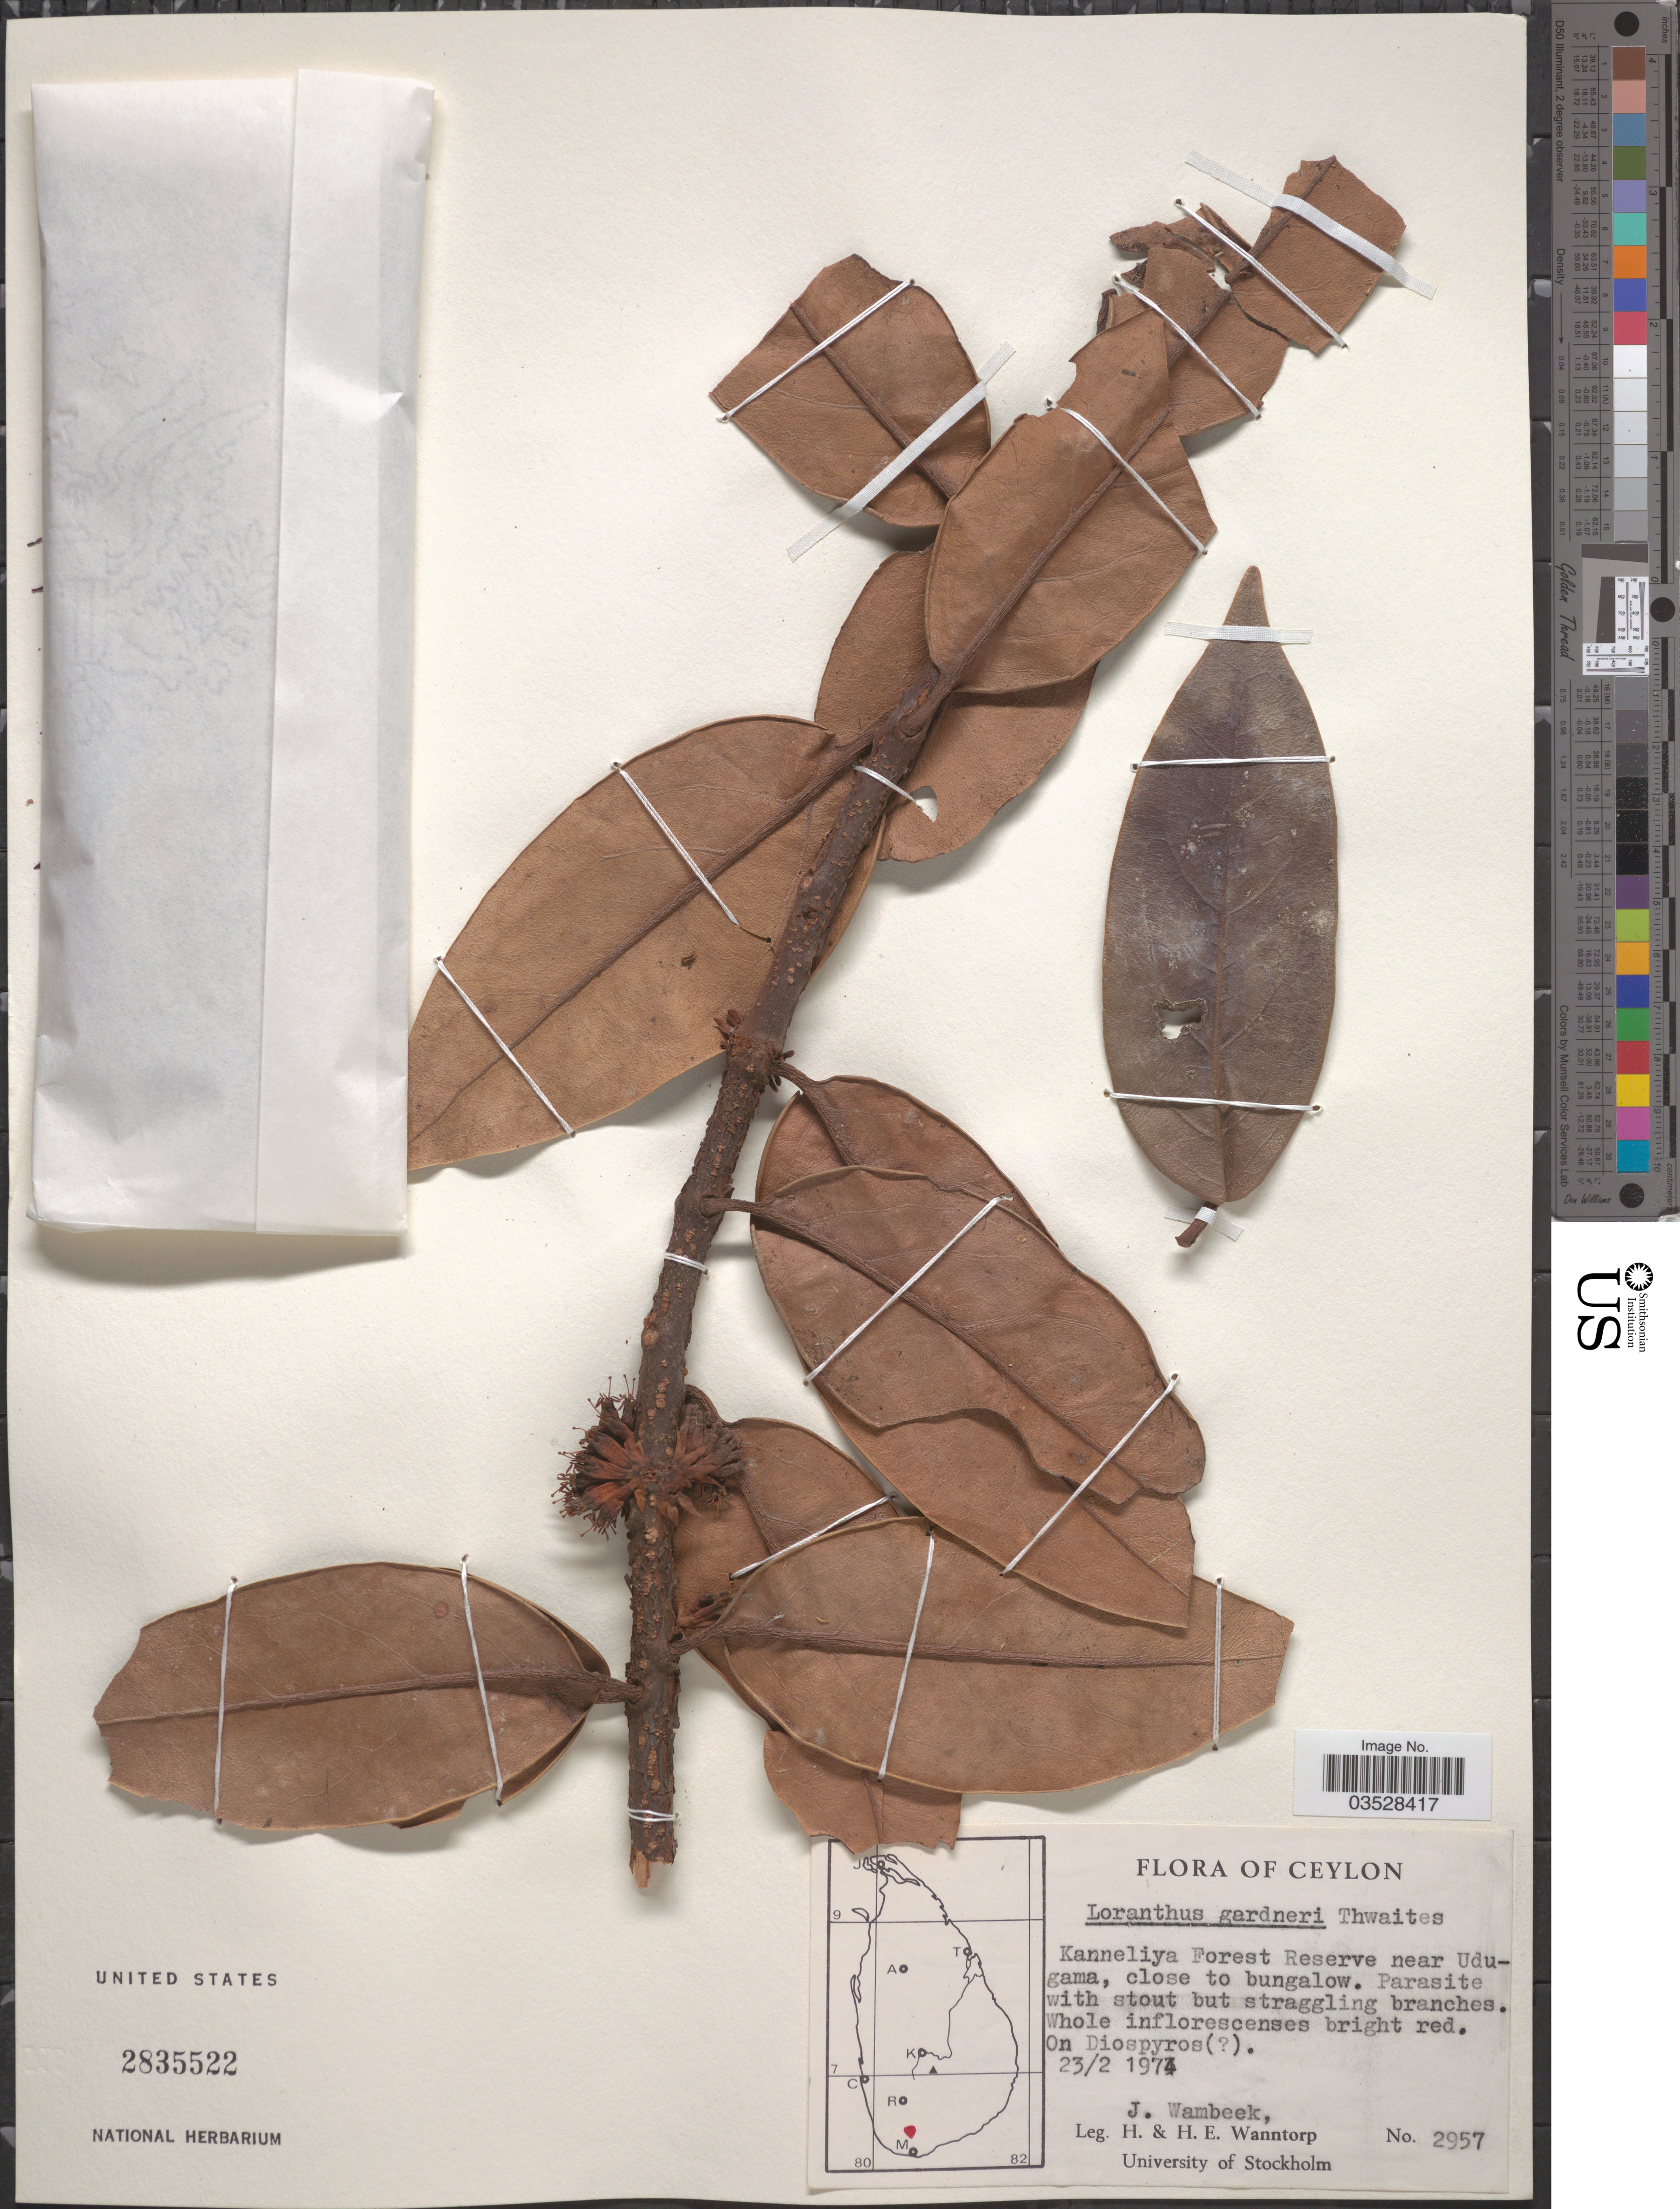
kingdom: Plantae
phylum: Tracheophyta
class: Magnoliopsida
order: Santalales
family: Loranthaceae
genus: Loranthus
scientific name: Loranthus gardneri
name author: Thwaites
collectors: J. Wambeek, H. Wanntorp & H. Wanntorp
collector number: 2957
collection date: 1974-02-23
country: Sri Lanka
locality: Ceylon. Kanneliya Forest Reserve near Udugama, close to bungalow.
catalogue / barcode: US 2835522